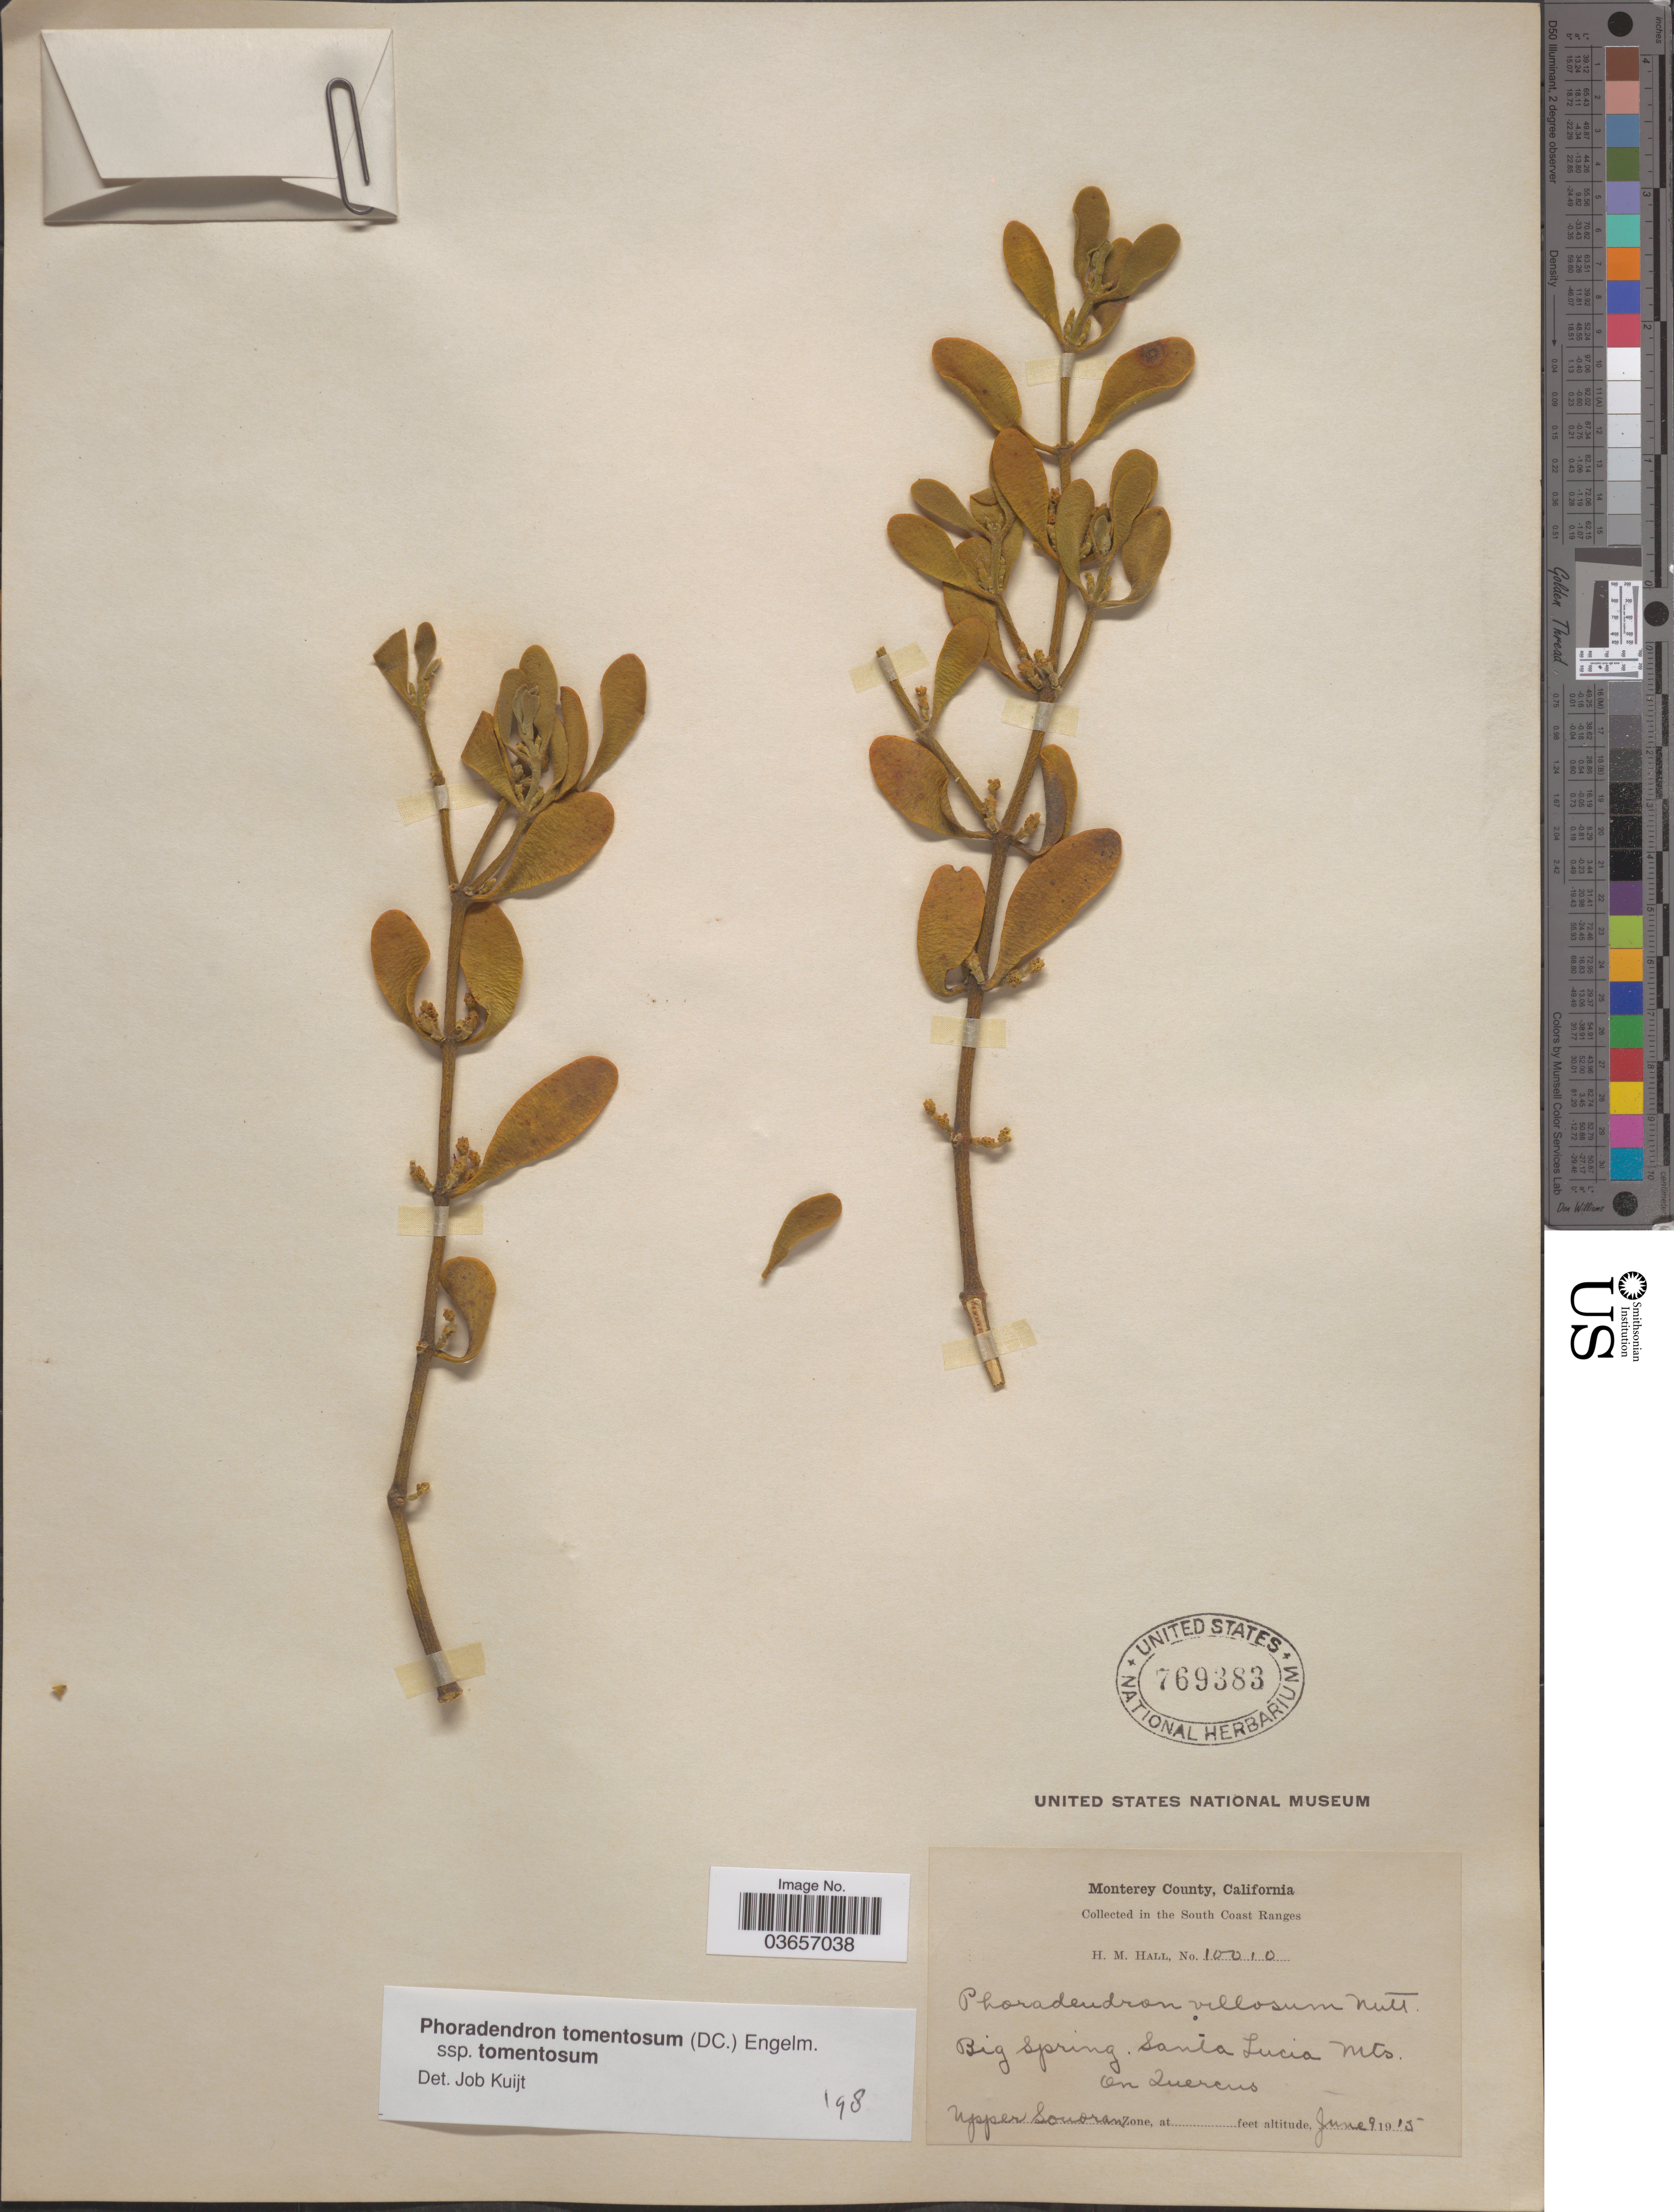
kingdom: Plantae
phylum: Tracheophyta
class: Magnoliopsida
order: Santalales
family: Viscaceae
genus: Phoradendron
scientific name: Phoradendron tomentosum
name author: DC.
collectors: H. M. Hall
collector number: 10010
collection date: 1915-06-09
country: United States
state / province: California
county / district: Monterey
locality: Monterey County. South Coast Ranges. Big Spring Santa Lucia Mts. Upper Sonoran.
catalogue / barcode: US 769383